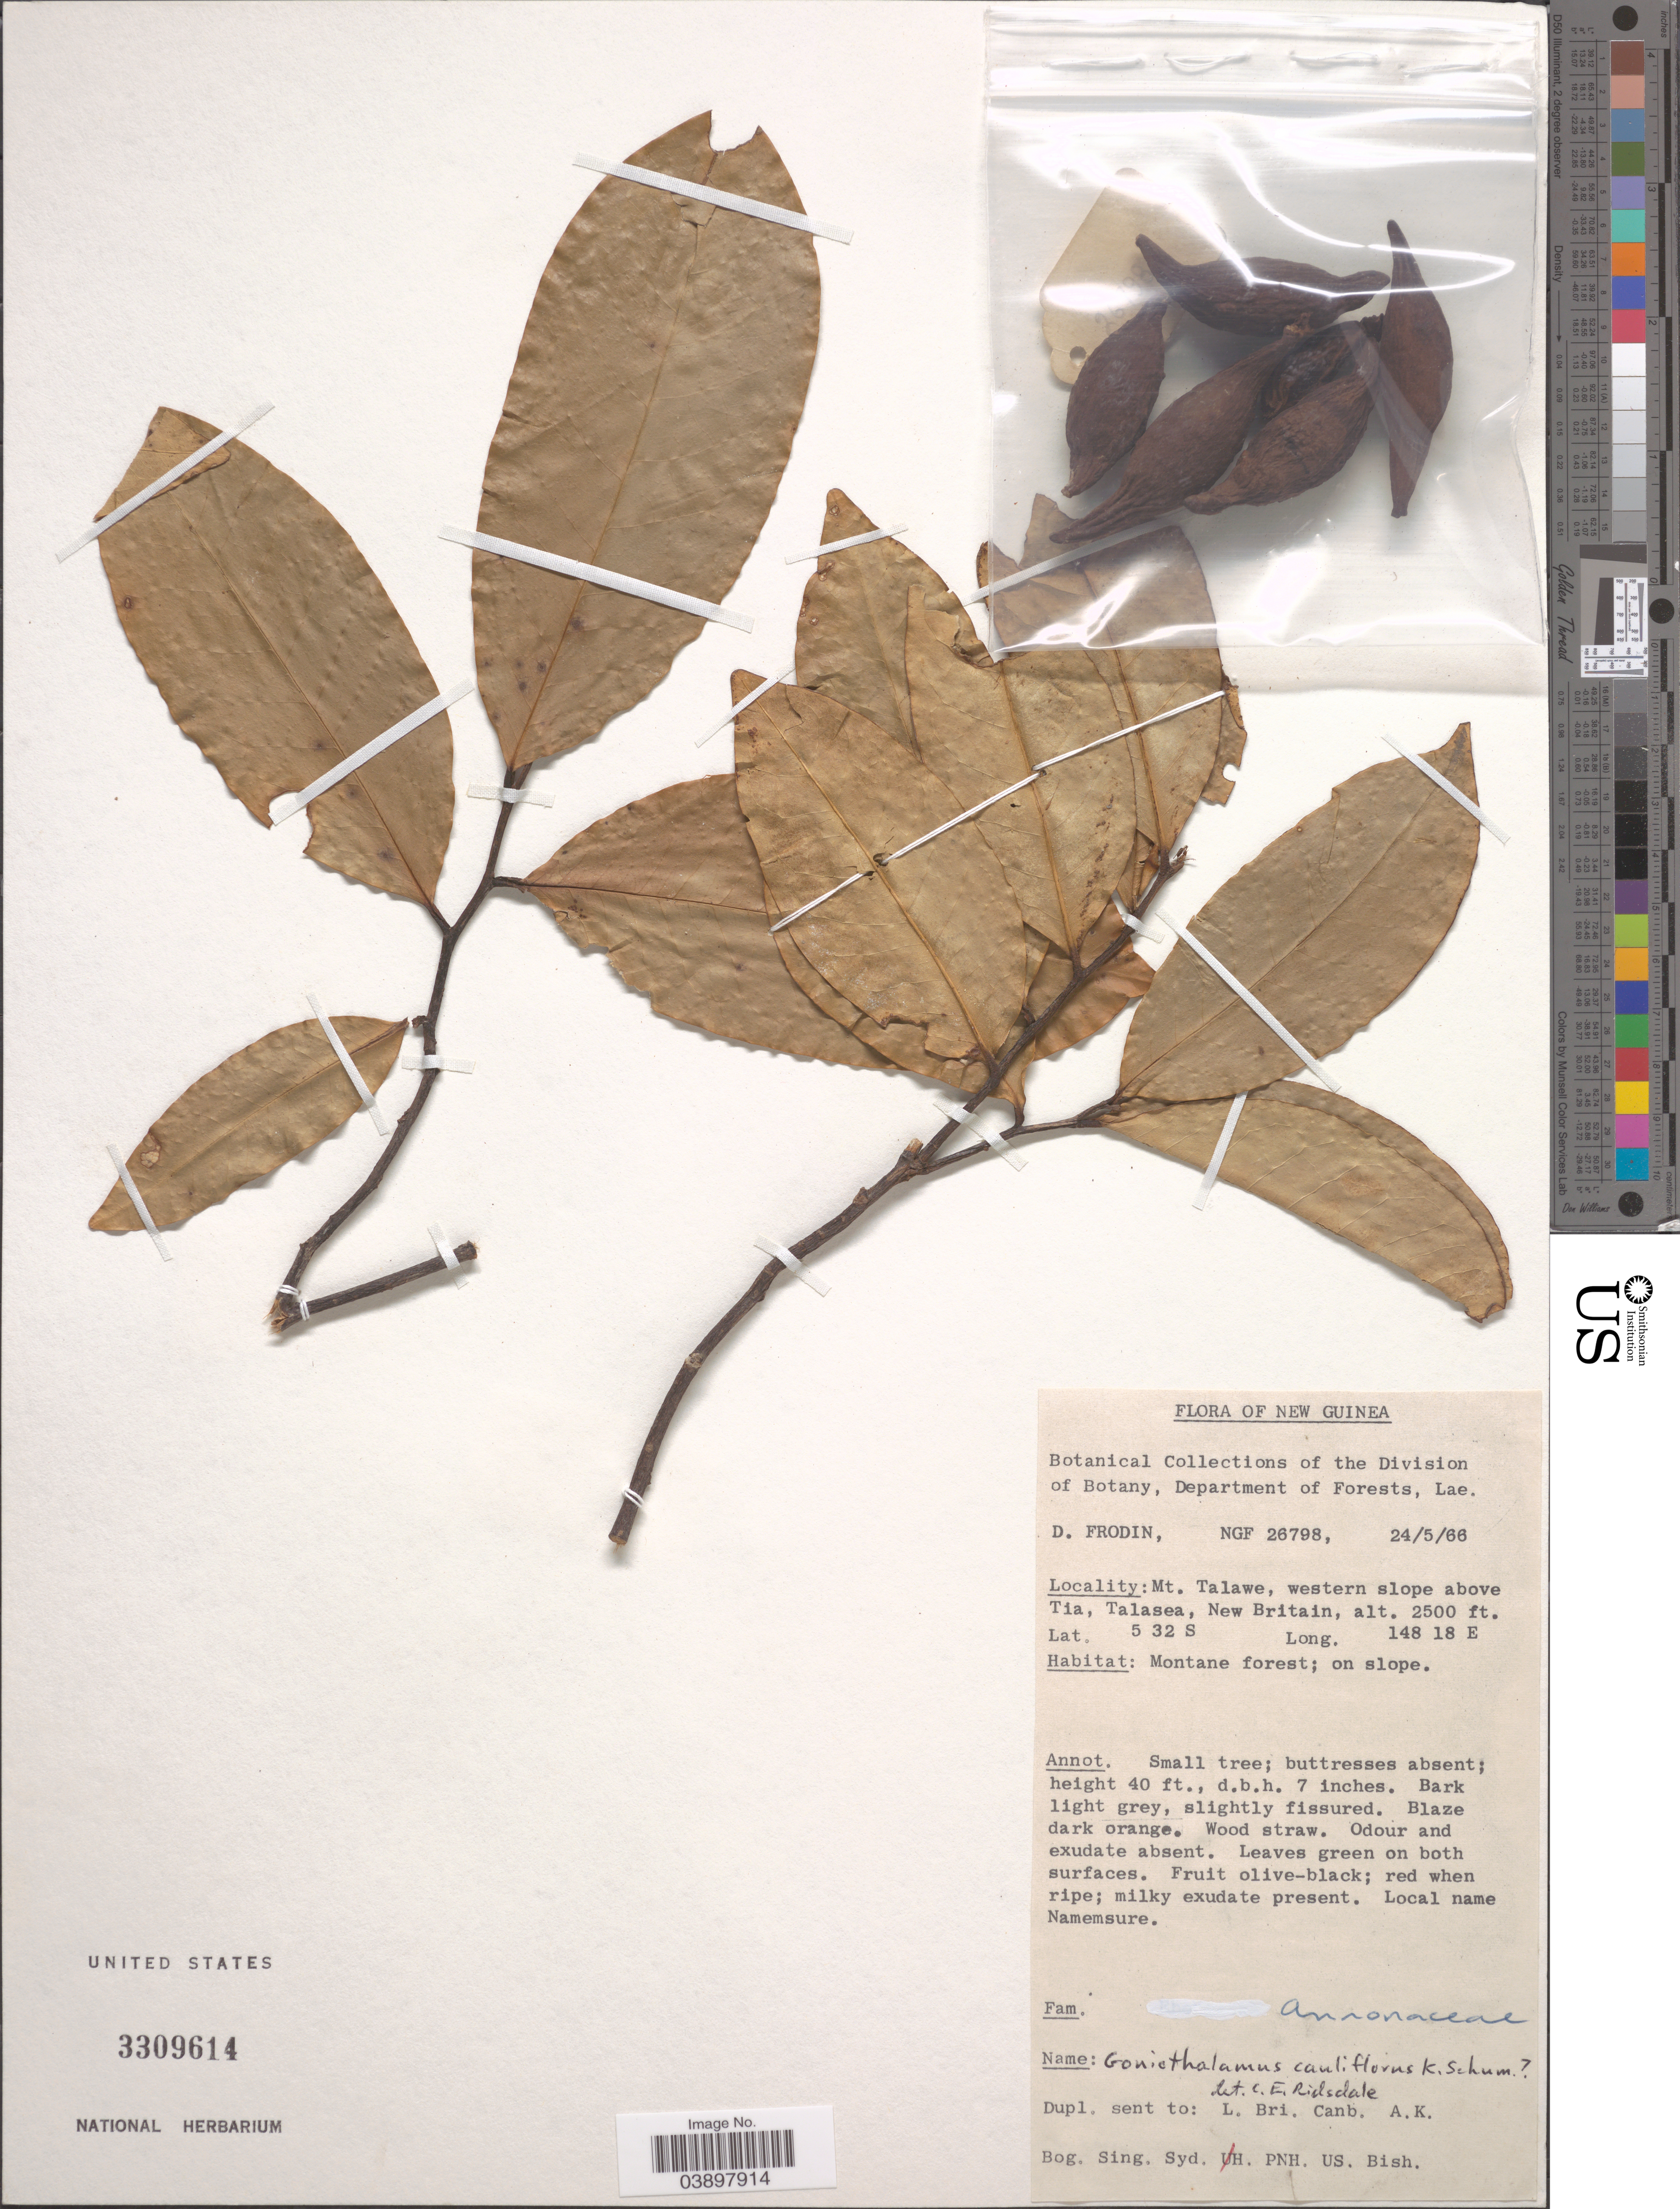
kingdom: Plantae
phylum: Tracheophyta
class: Magnoliopsida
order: Magnoliales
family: Annonaceae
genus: Goniothalamus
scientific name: Goniothalamus cauliflorus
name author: K. Schum.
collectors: D. G. Frodin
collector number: NGF 26798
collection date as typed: Transcribed d/m/y: 24/5/66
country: Papua New Guinea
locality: New Guinea. Mt. Talawe, western slope above Tia, Talasea, New Britain. On slope.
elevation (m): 762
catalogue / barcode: US 3309614